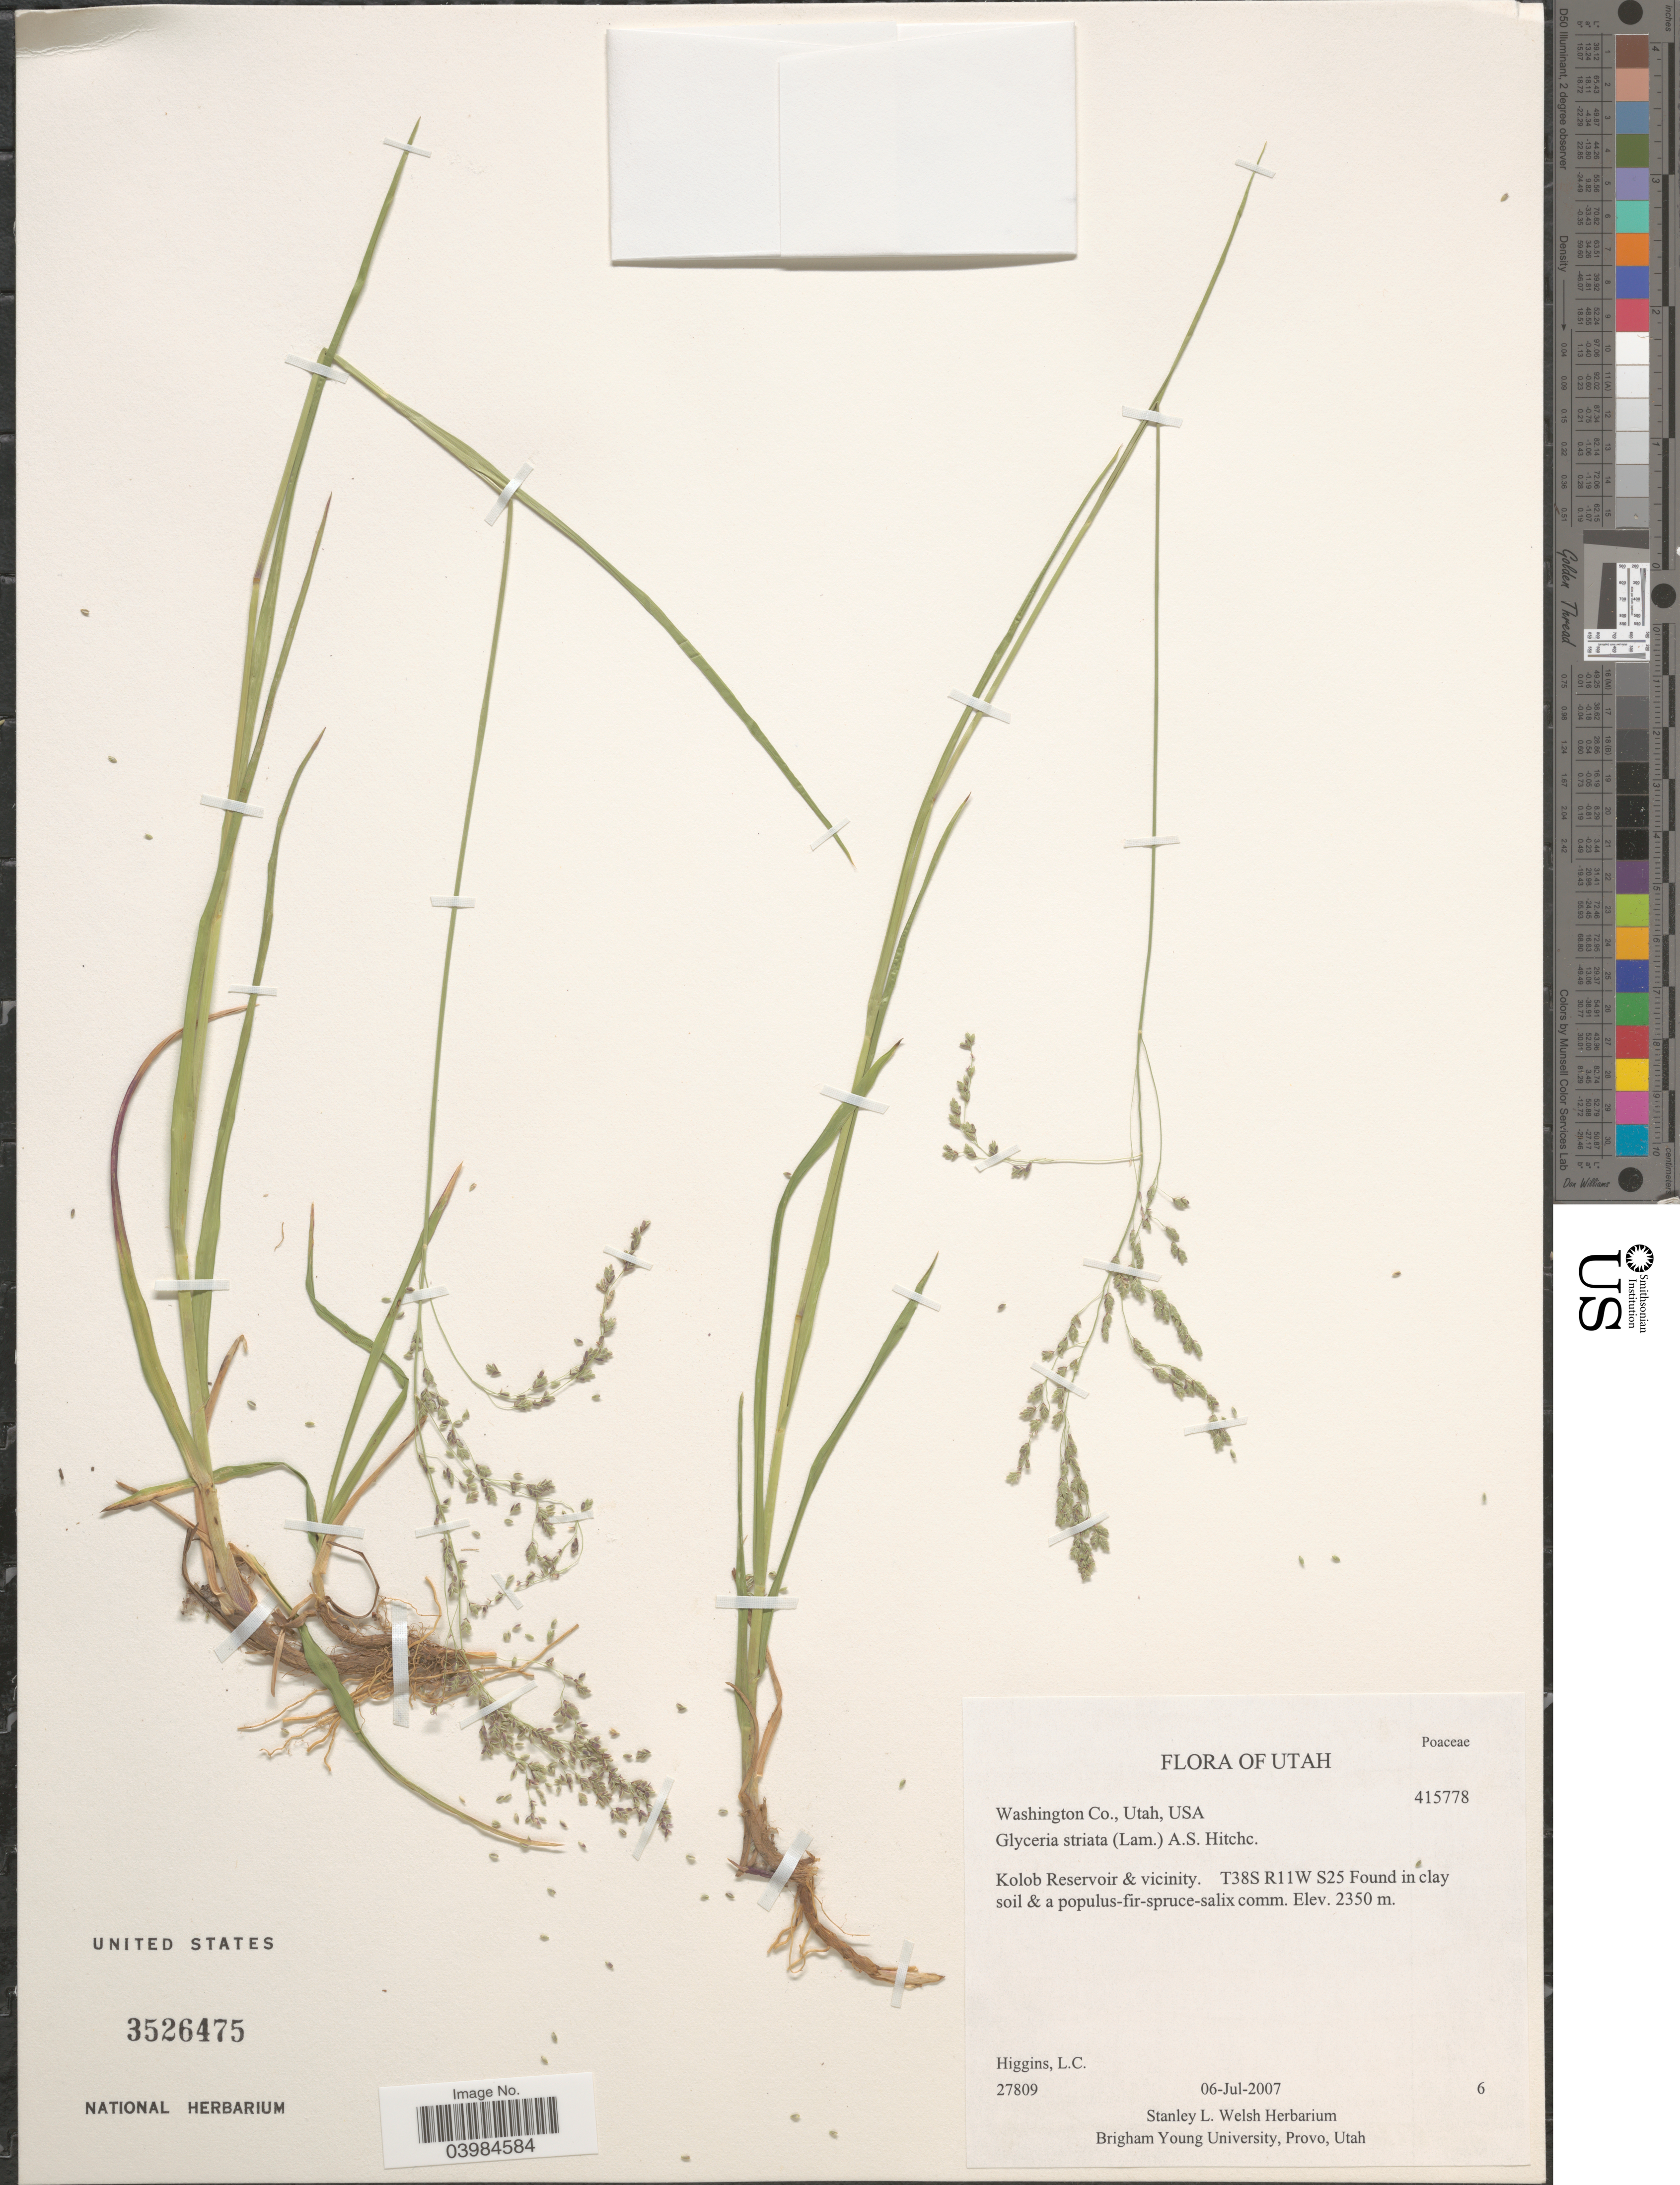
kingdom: Plantae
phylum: Tracheophyta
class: Liliopsida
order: Poales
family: Poaceae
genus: Glyceria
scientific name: Glyceria striata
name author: (Lam.) Hitchc.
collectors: L. Higgins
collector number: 27809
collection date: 2007-07-06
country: United States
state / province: Utah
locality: Washington Co. Kolob Reservoir & vicinity. T38S R11W S25.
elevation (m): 2350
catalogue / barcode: US 3526475